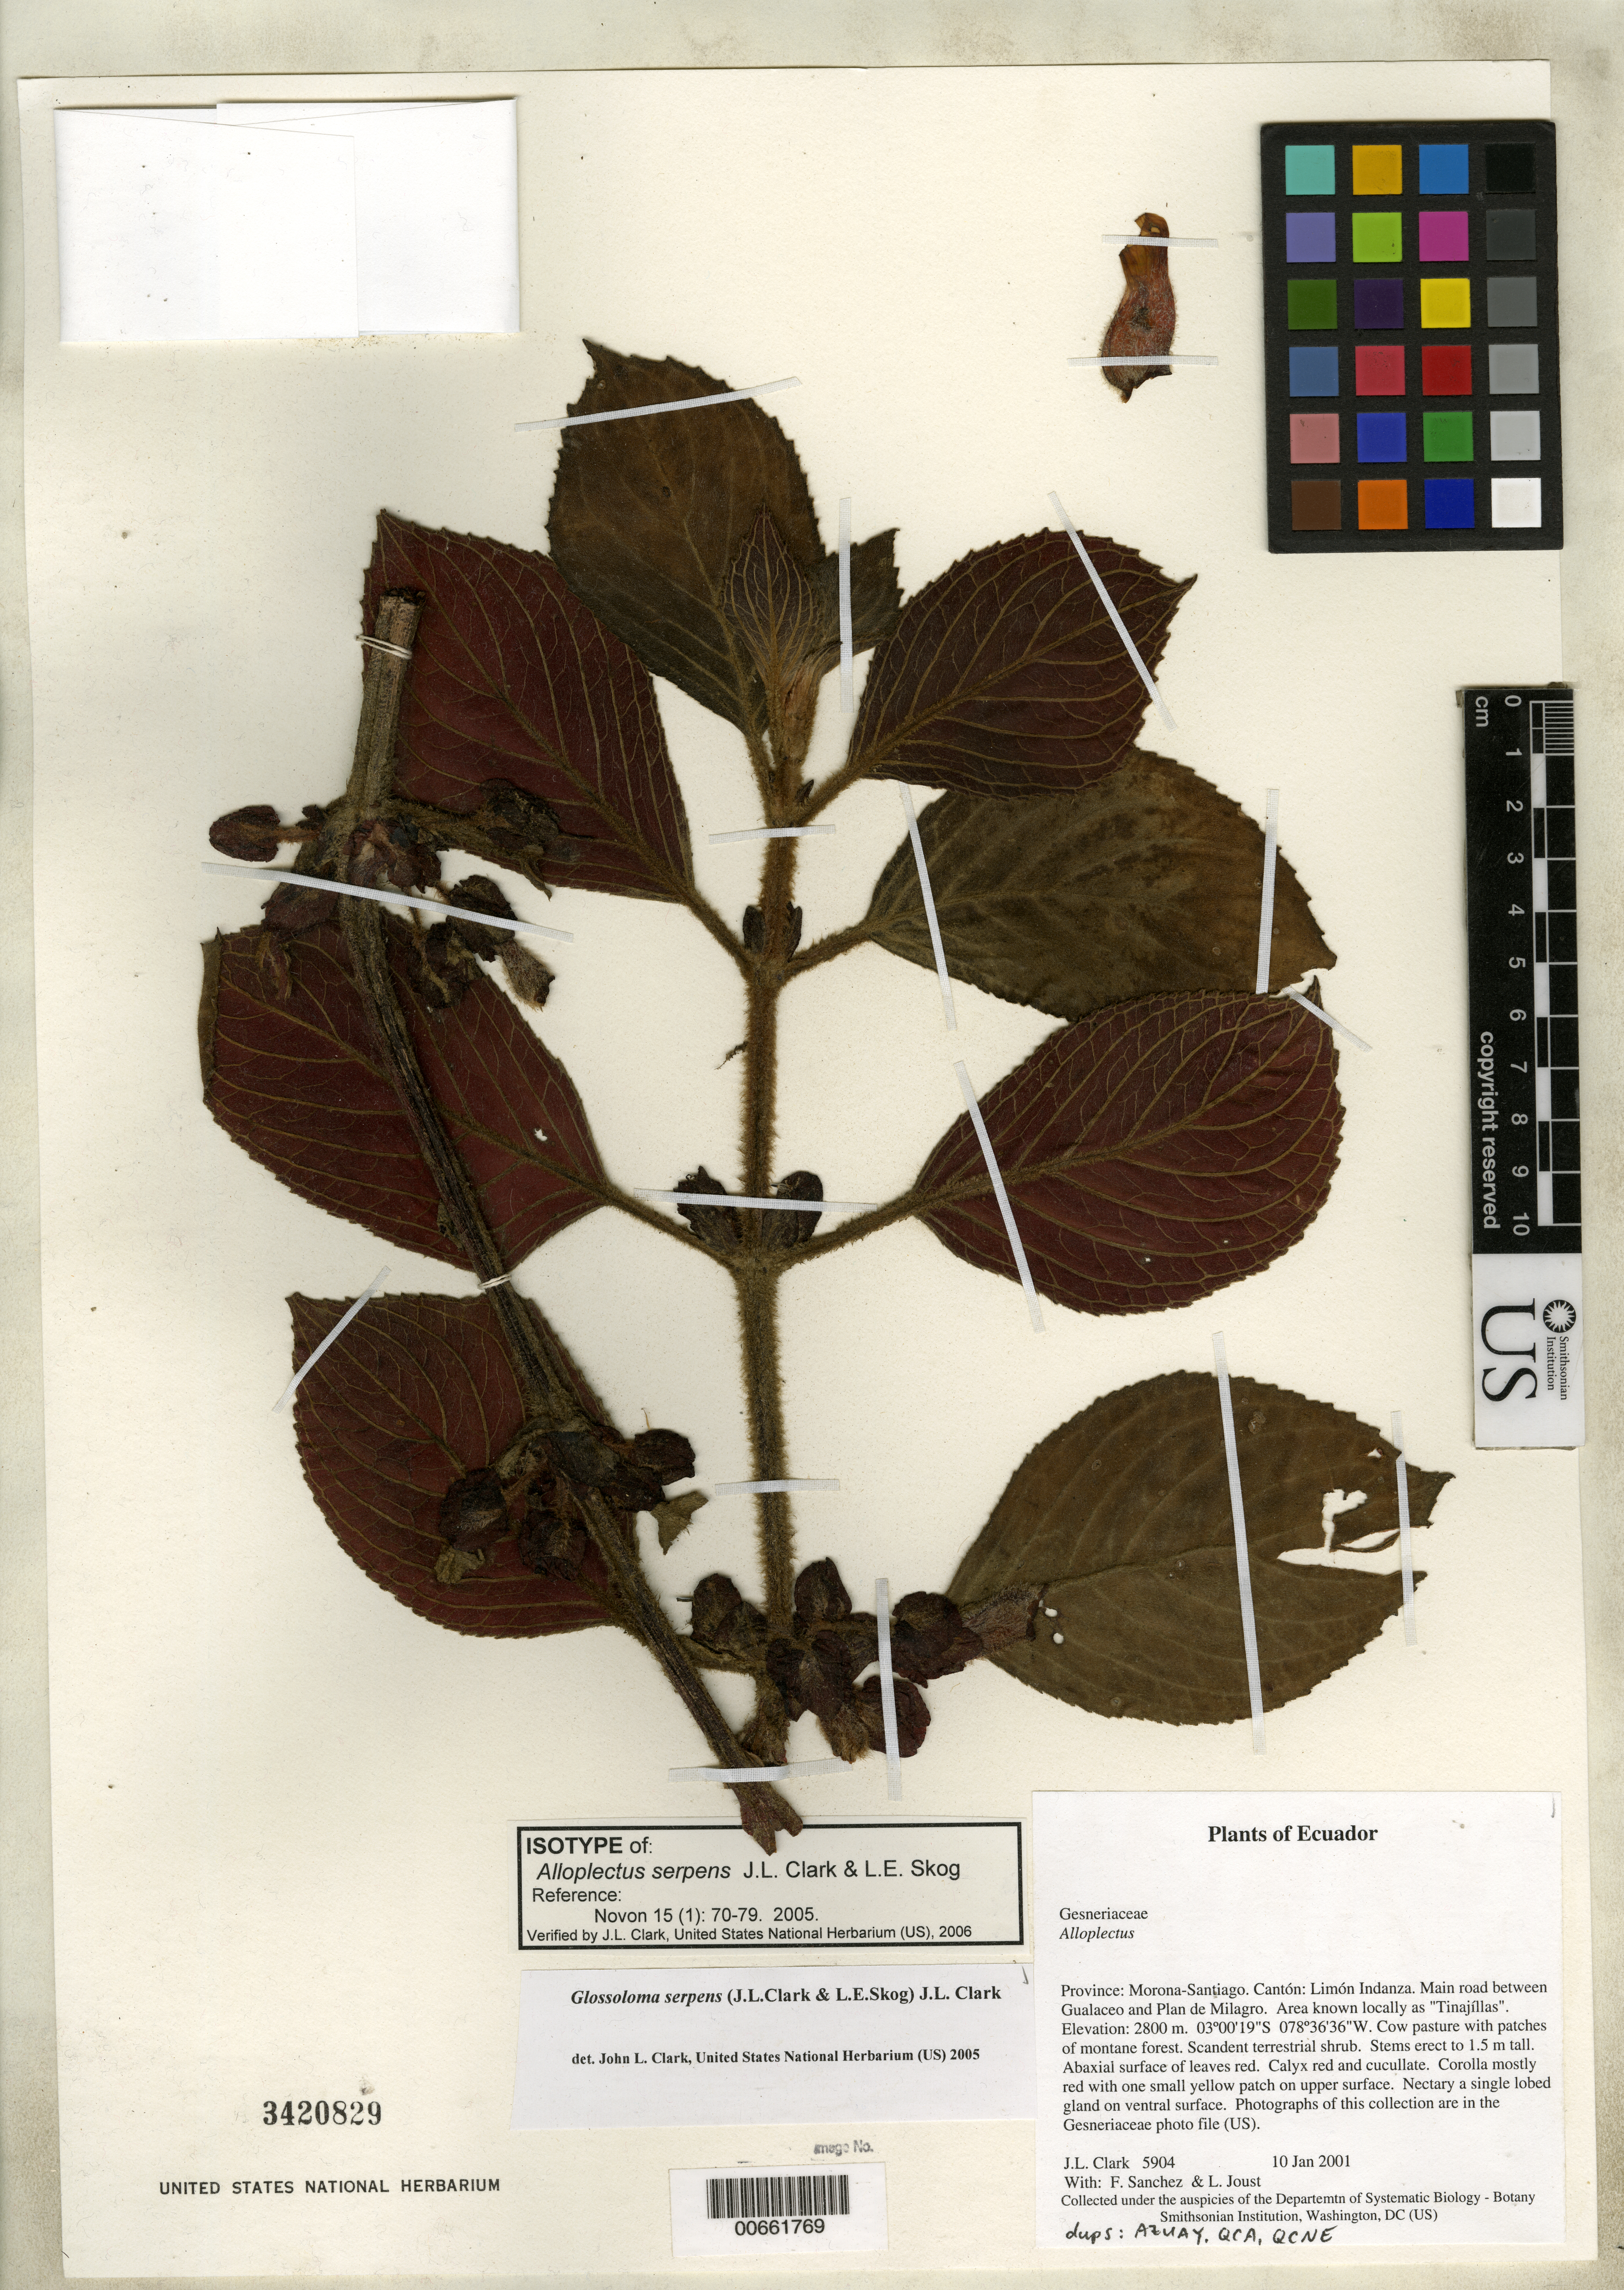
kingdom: Plantae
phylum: Tracheophyta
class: Magnoliopsida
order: Lamiales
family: Gesneriaceae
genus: Alloplectus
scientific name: Alloplectus serpens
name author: J.L. Clark & L.E. Skog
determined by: Clark, J. L., (SEL), The Marie Selby Botanical Garden (UNITED STATES)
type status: Isotype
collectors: J. L. Clark, F. Sanchez & L. Joust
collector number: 5904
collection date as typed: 10 Jan 2001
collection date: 2001-01-10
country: Ecuador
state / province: Morona-Santiago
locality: Prov. Morona-Santiago. Cantón Limón Indanza. Main road between Gualaceo and Plan de milagro. Area known locally as "Tinajíllas".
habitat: Cow pasture with patches of montane forest.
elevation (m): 2800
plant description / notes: Holotype at QCNE.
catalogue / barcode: US 3420829